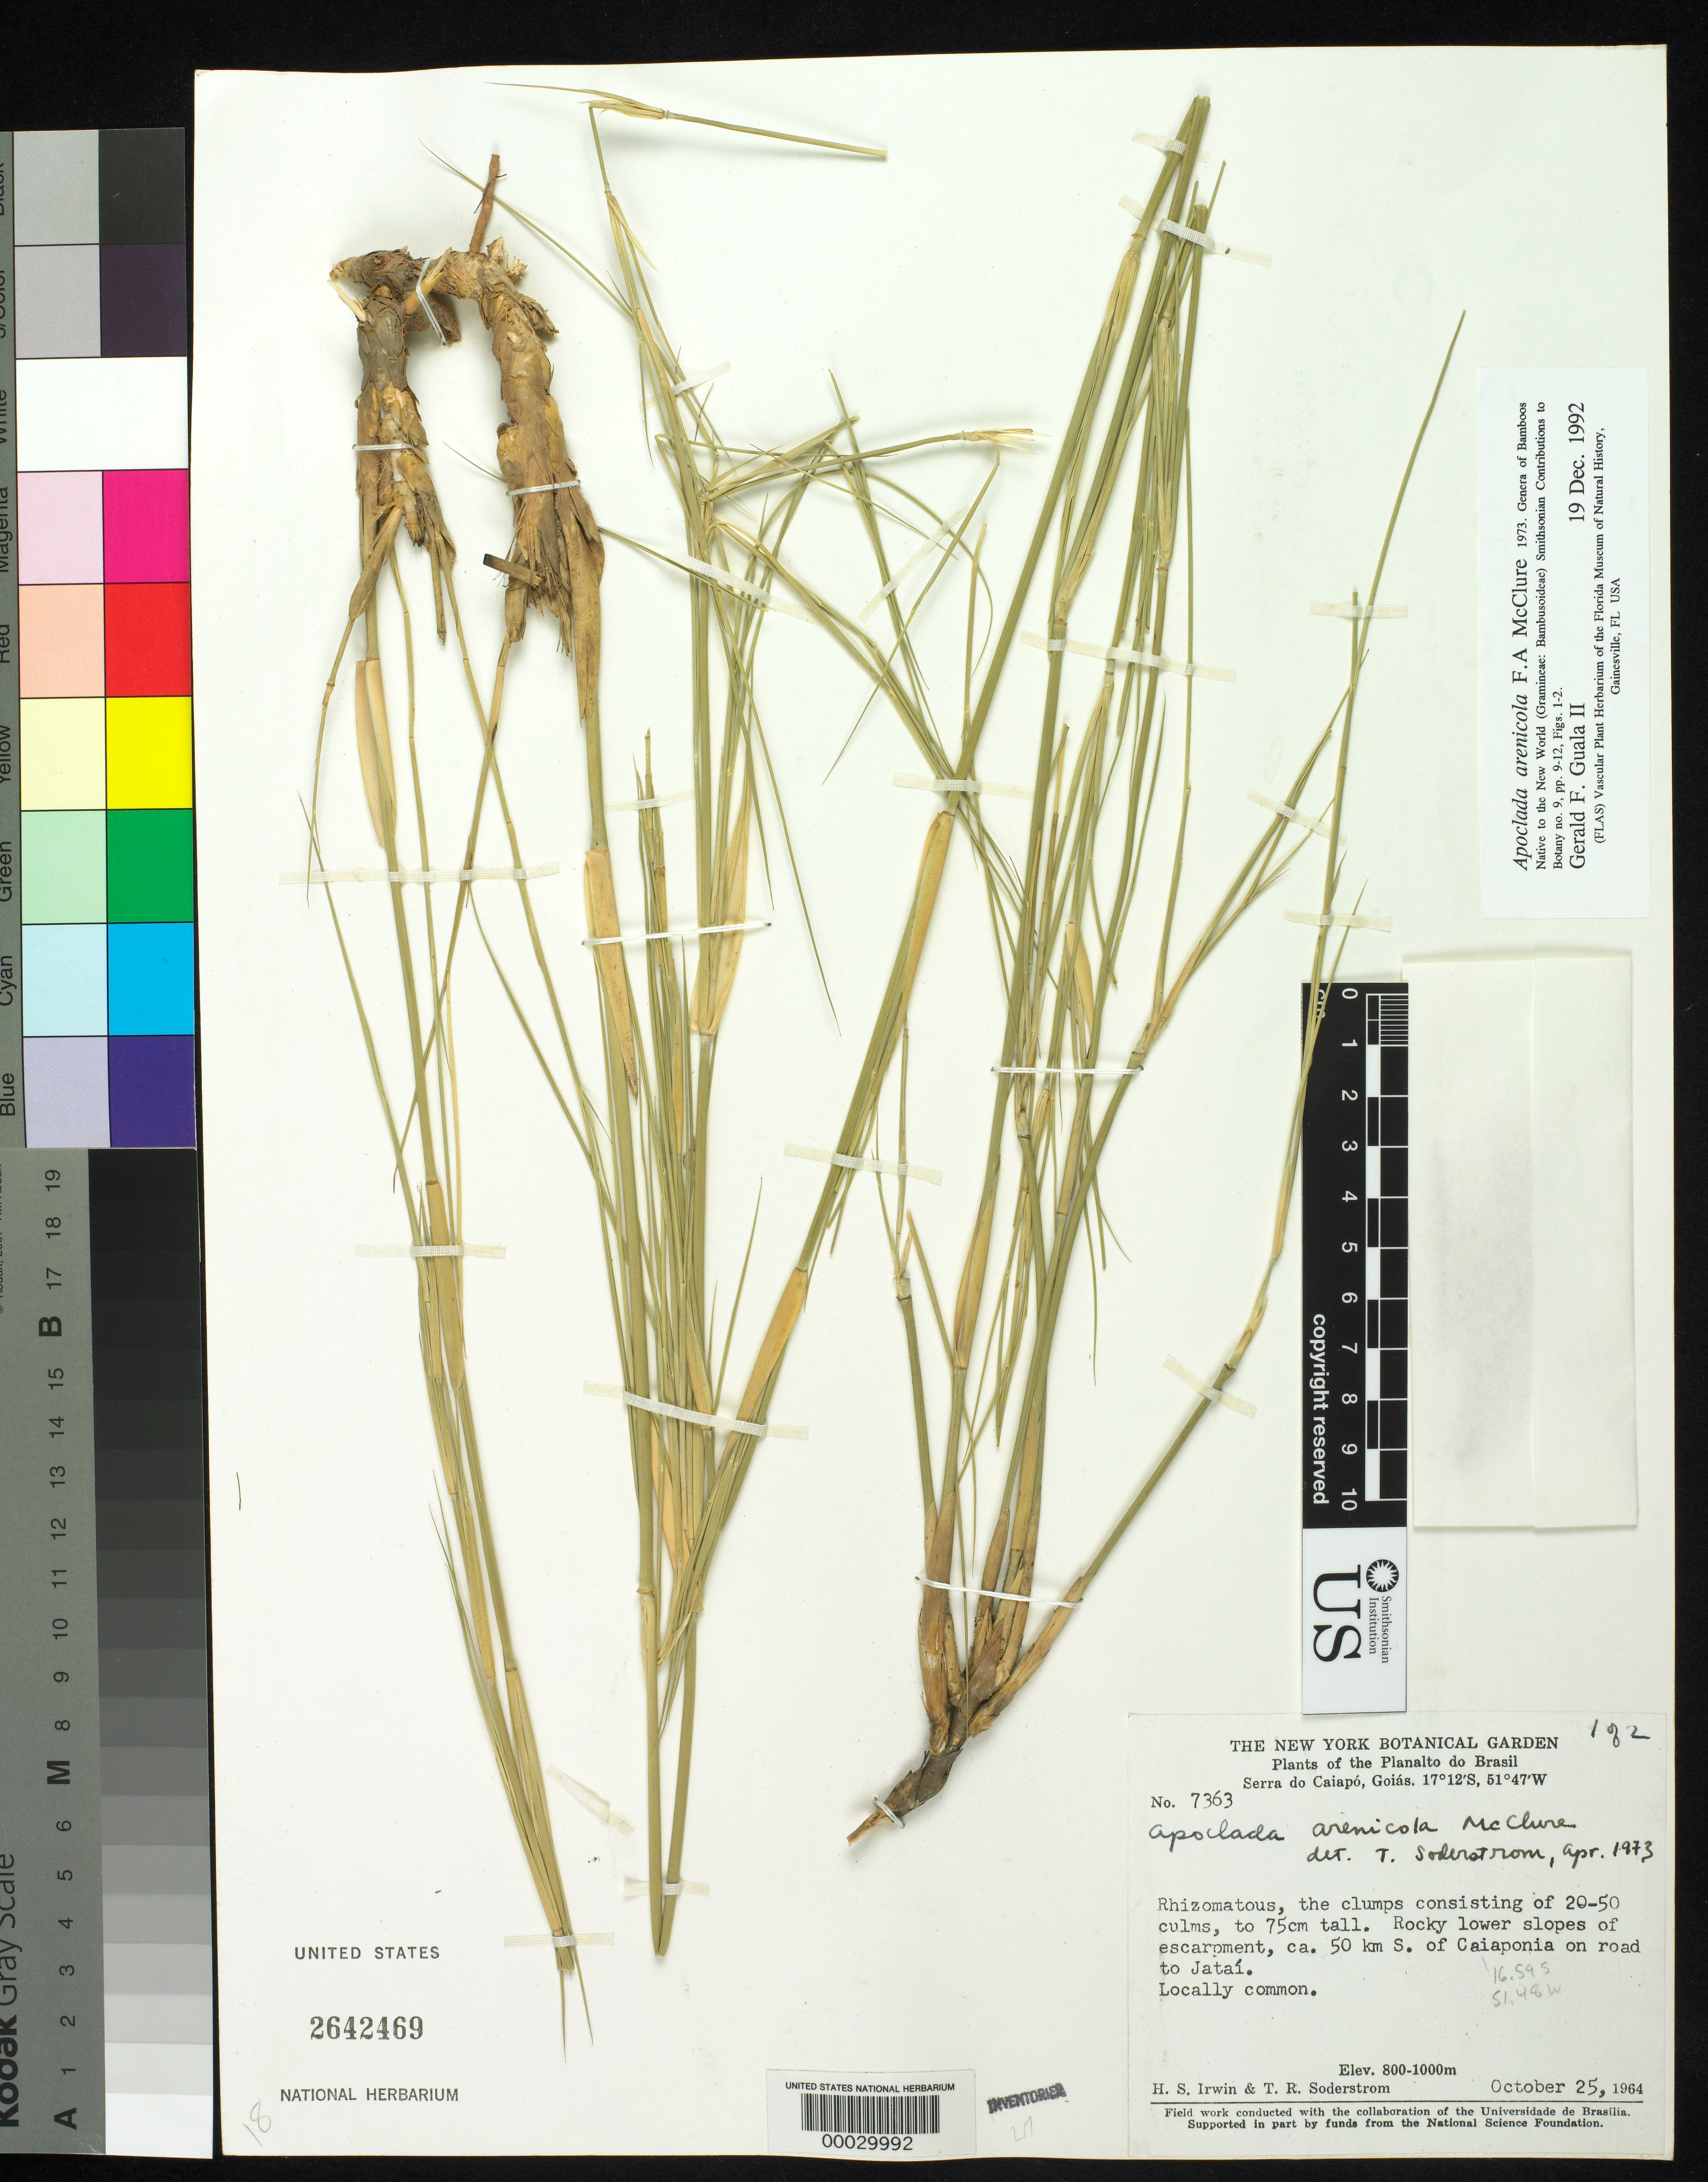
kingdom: Plantae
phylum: Tracheophyta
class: Liliopsida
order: Poales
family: Poaceae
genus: Filgueirasia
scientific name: Filgueirasia arenicola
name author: (McClure) Guala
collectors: T. R. Soderstrom & H. Irwin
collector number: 7363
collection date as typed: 25 Oct 1964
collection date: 1964-10-25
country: Brazil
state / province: Goiás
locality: Serra do caiapo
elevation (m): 800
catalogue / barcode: US 2642469